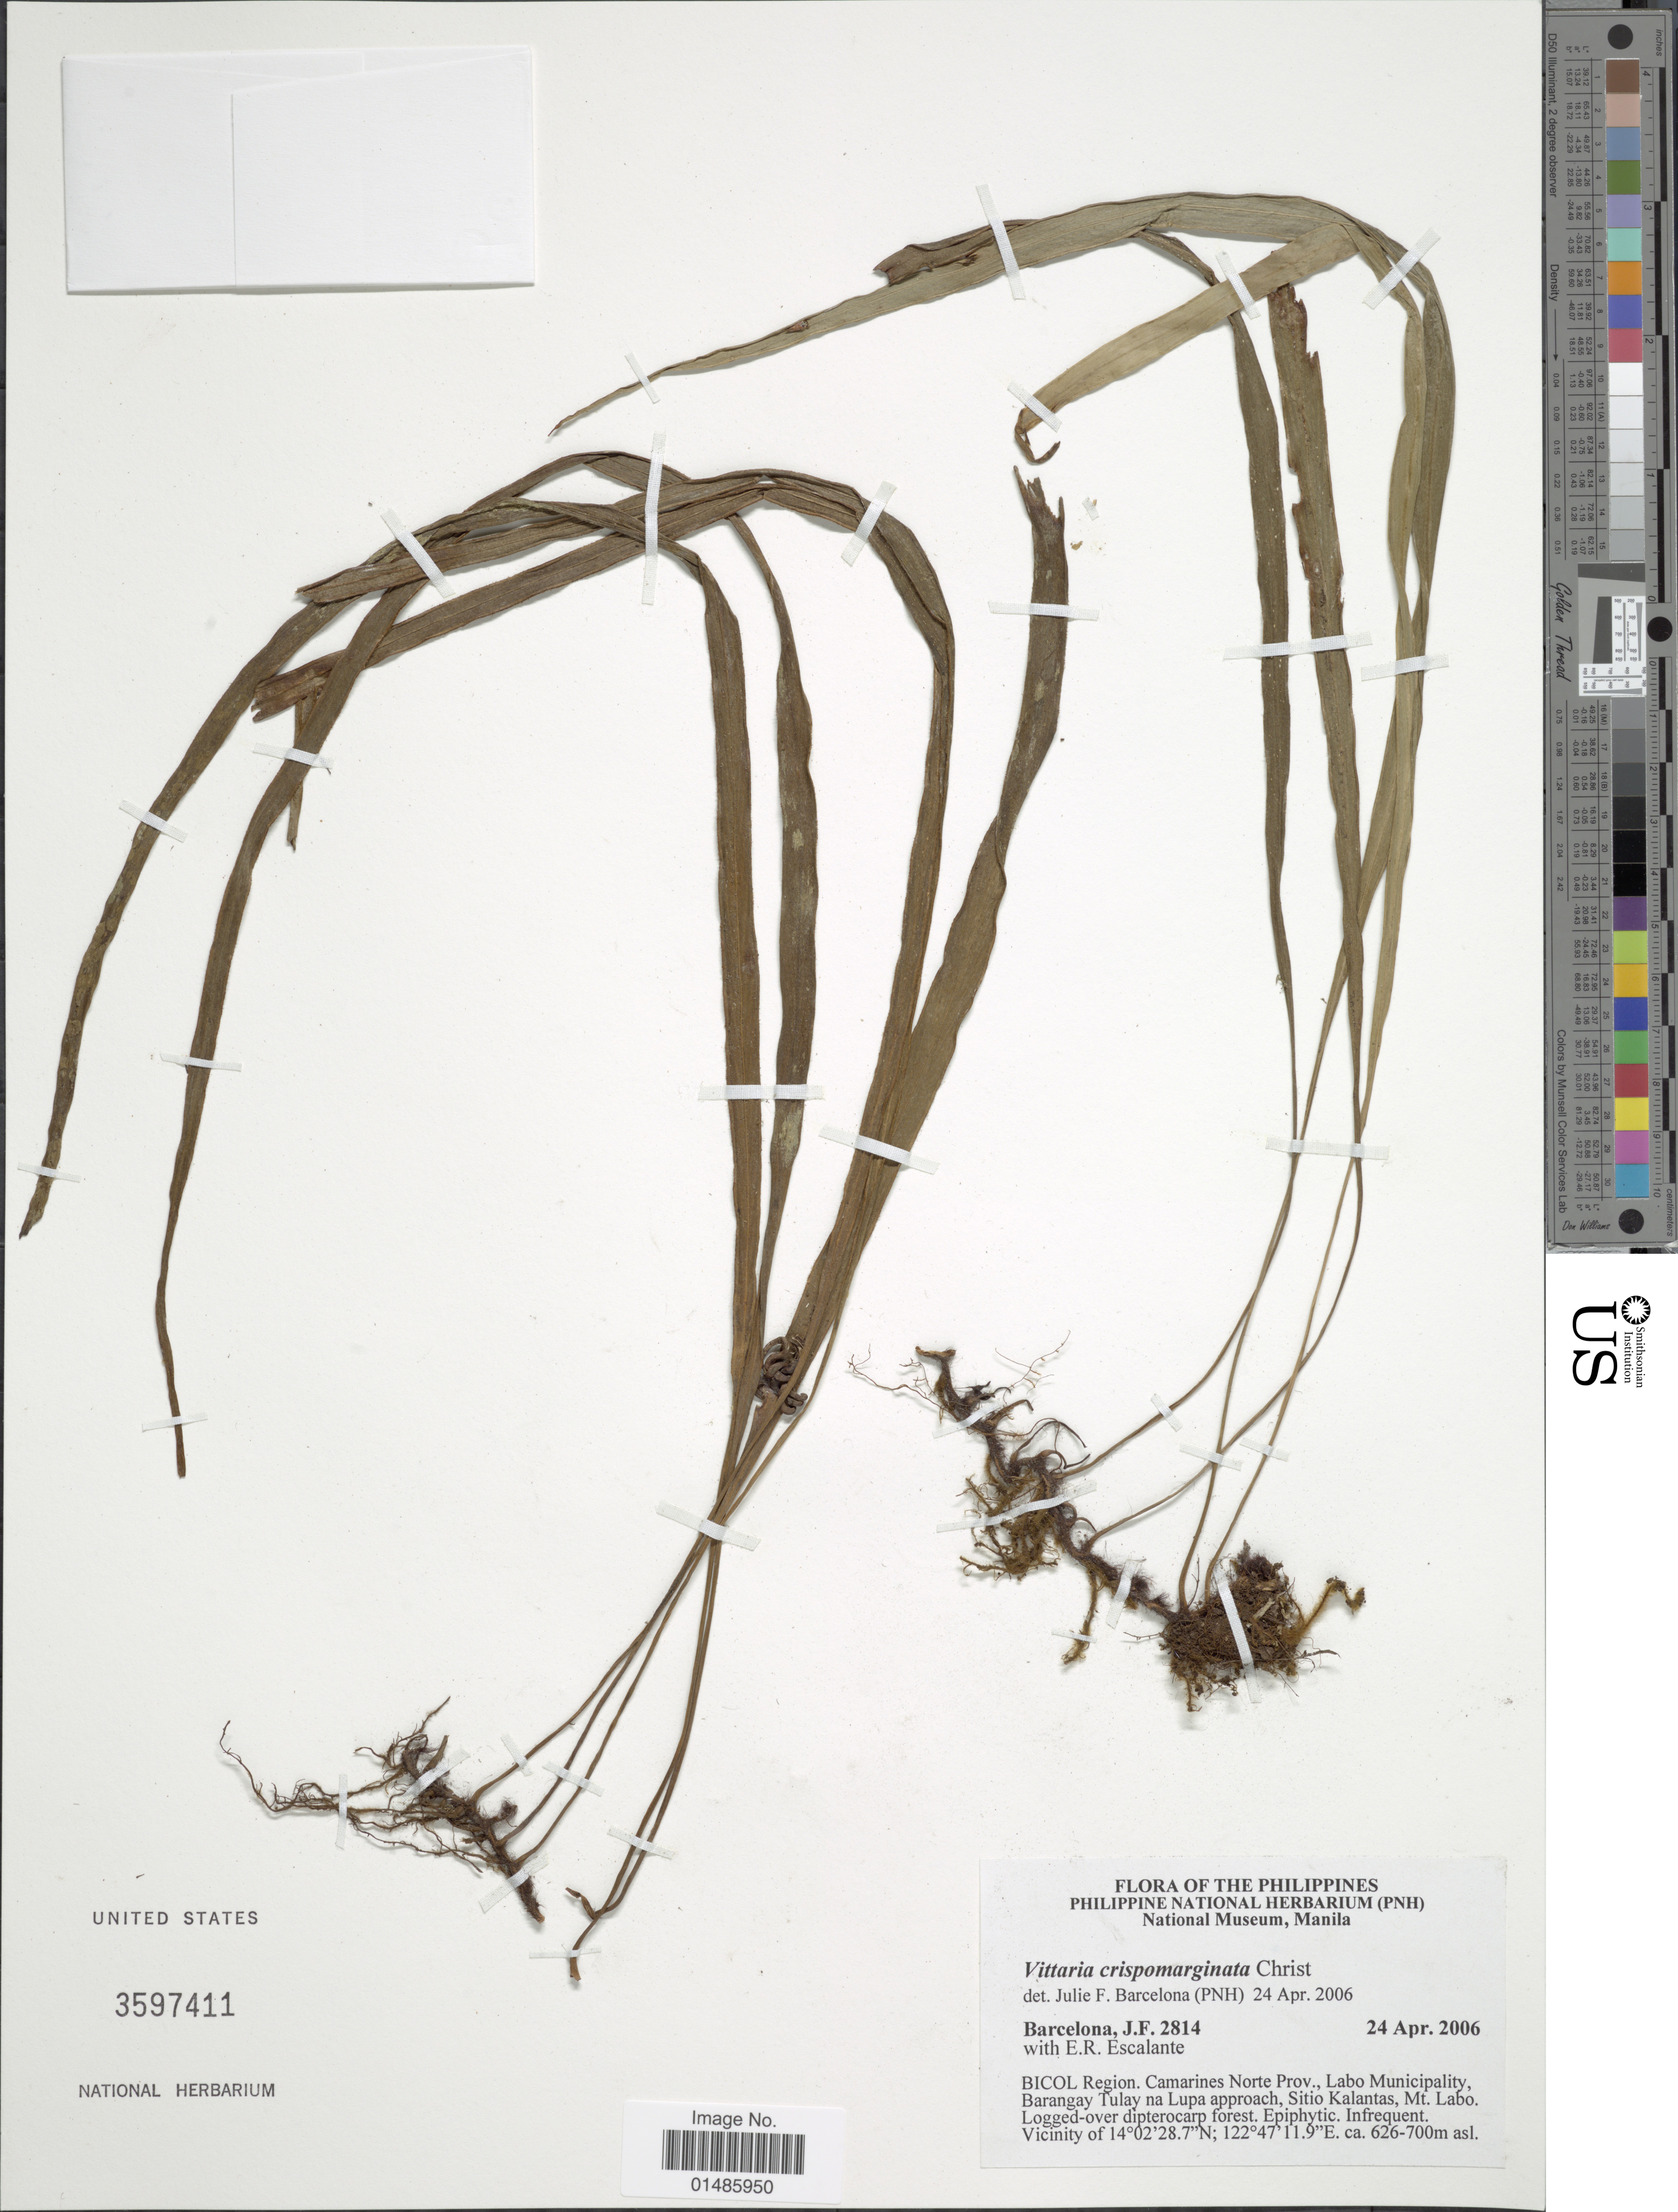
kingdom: Plantae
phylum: Tracheophyta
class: Polypodiopsida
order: Polypodiales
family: Pteridaceae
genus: Haplopteris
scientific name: Haplopteris crispomarginata comb. ined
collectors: J. F. Barcelona & E. Escalante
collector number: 2814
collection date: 2006-04-24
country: Philippines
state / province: Bicol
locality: Camarines Norte Prov., Labo Municipality, Barangay Tulay na Lupa approach, Sitio Kalantas, Mt. Labo.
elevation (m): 626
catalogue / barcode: US 3597411